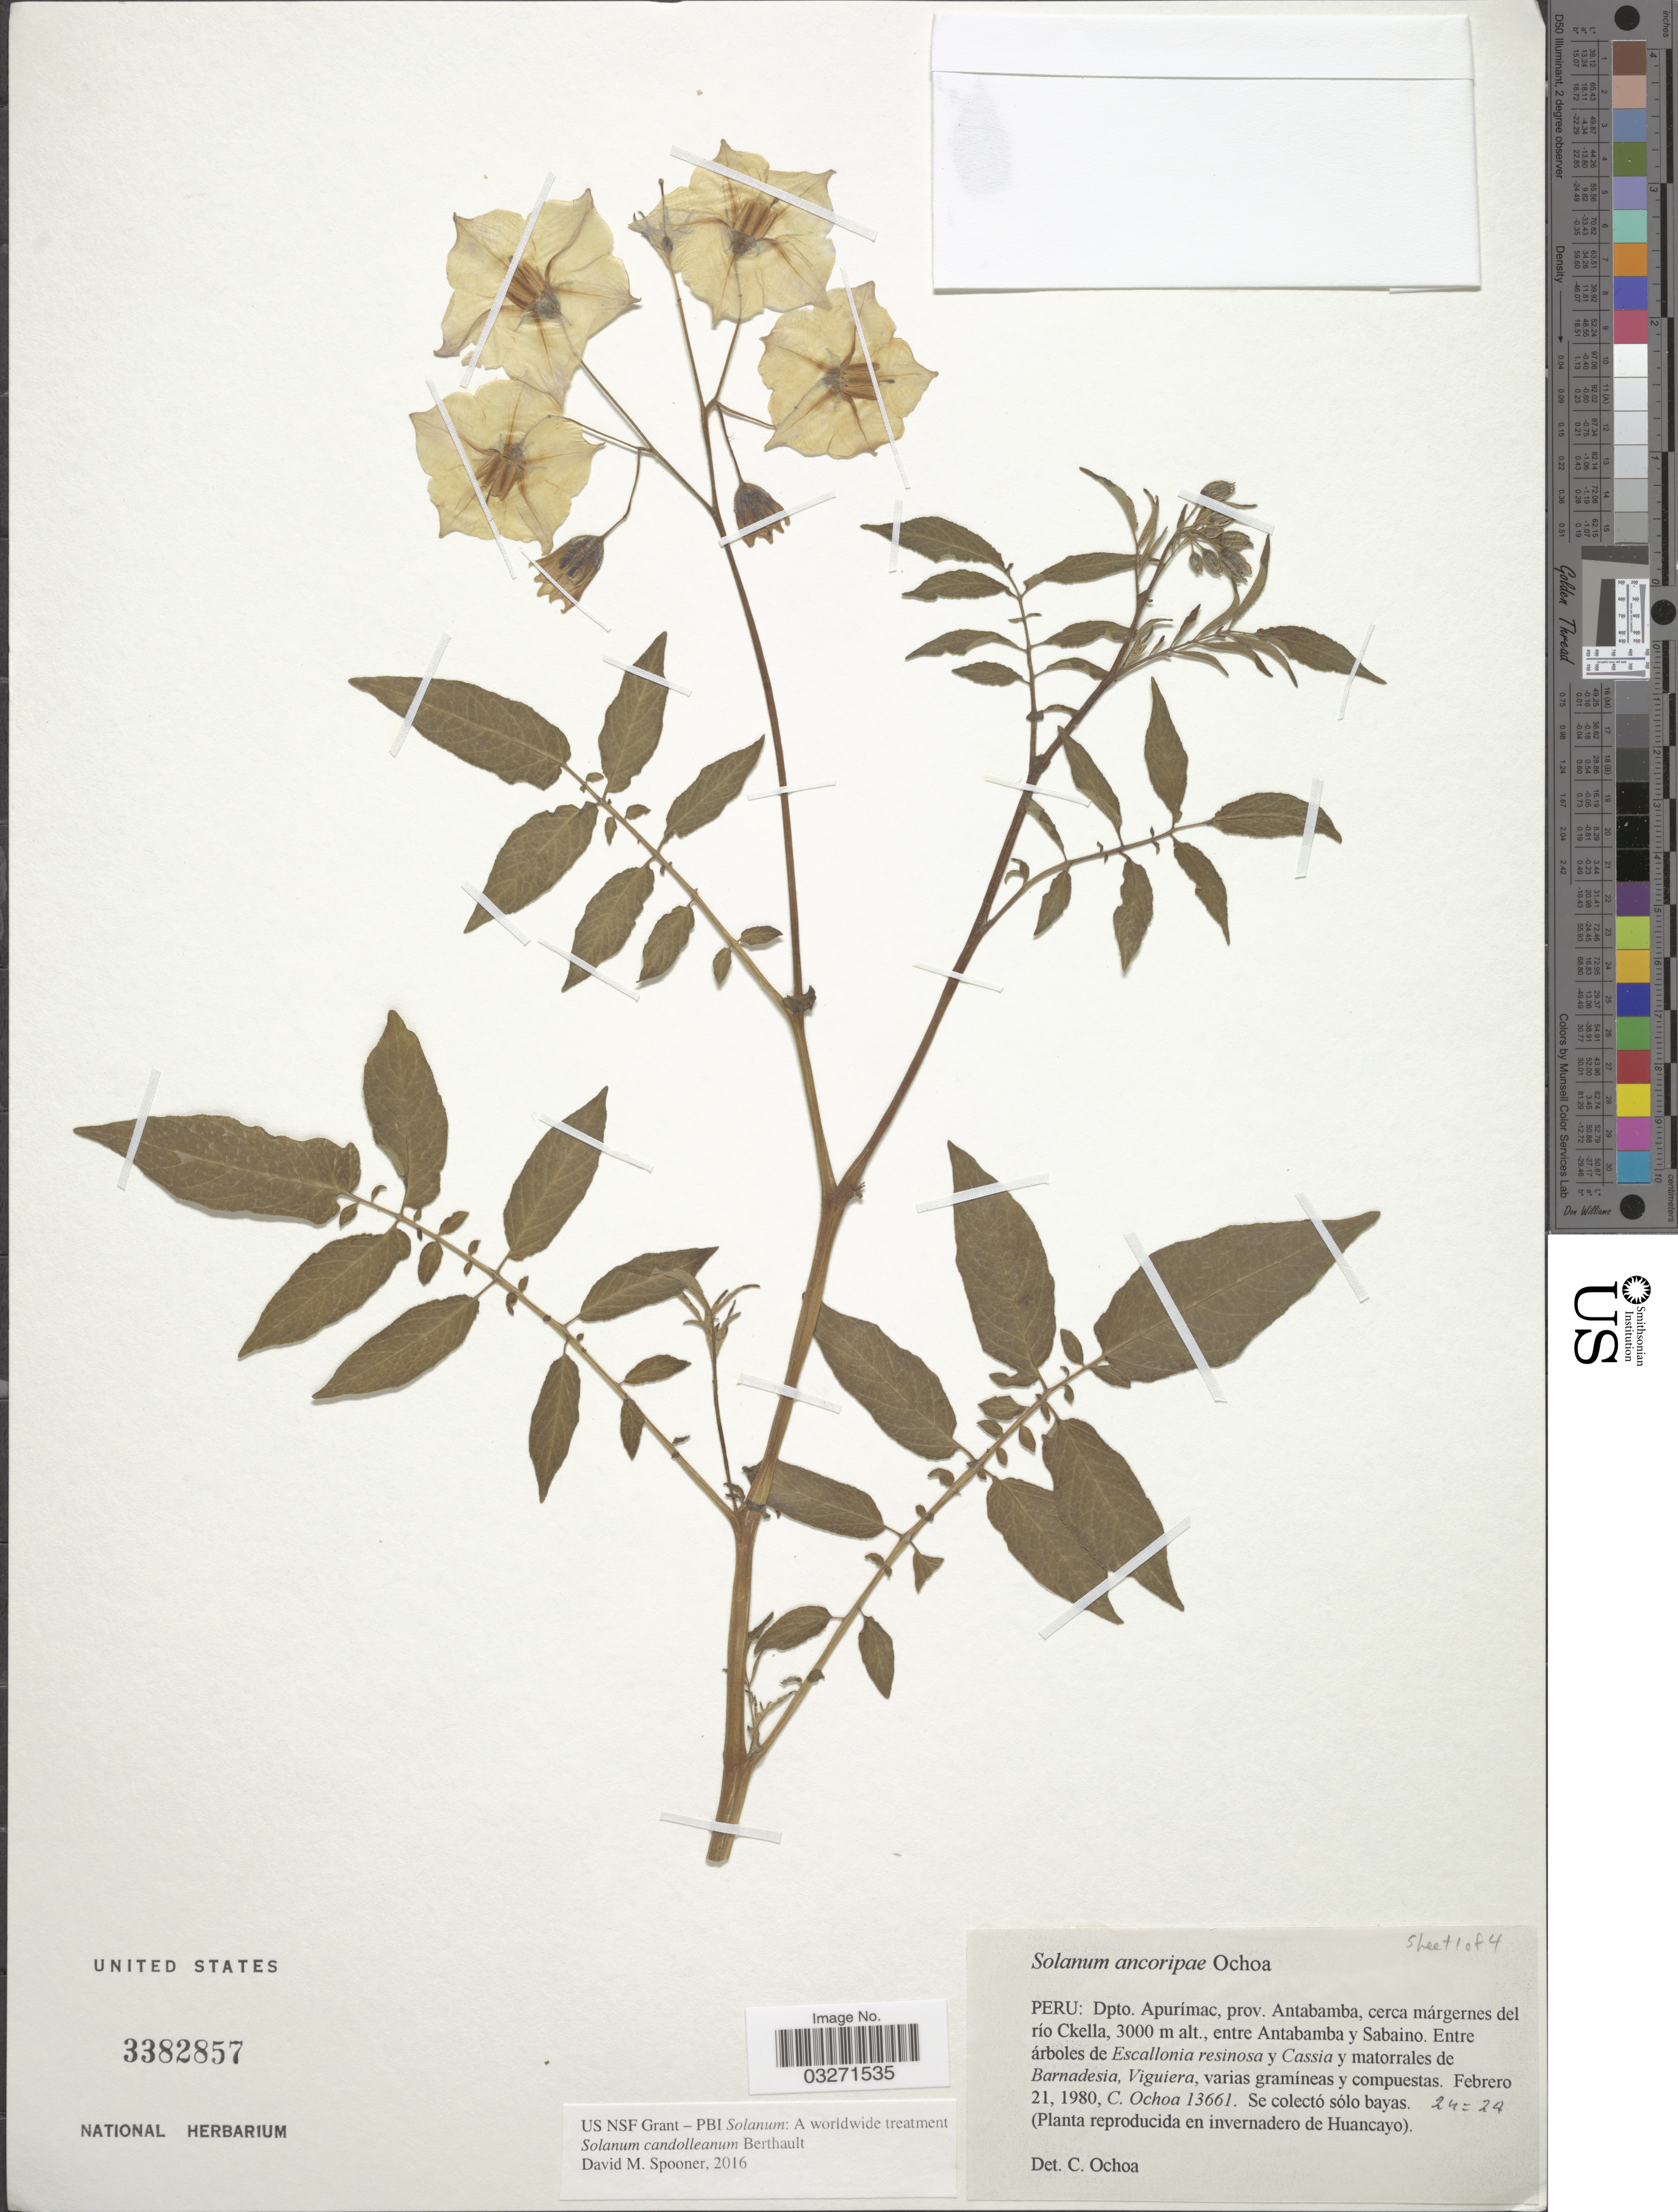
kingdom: Plantae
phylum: Tracheophyta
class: Magnoliopsida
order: Solanales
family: Solanaceae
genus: Solanum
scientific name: Solanum candolleanum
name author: Berthault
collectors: C. Ochoa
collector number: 13661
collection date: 1980-02-21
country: Peru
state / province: Apurímac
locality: Dpto. Apurímac, prov. Antabamba, cerca márgernes del río Ckella, entre Antabamba y Sabaino.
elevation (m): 3000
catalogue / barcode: US 3382857